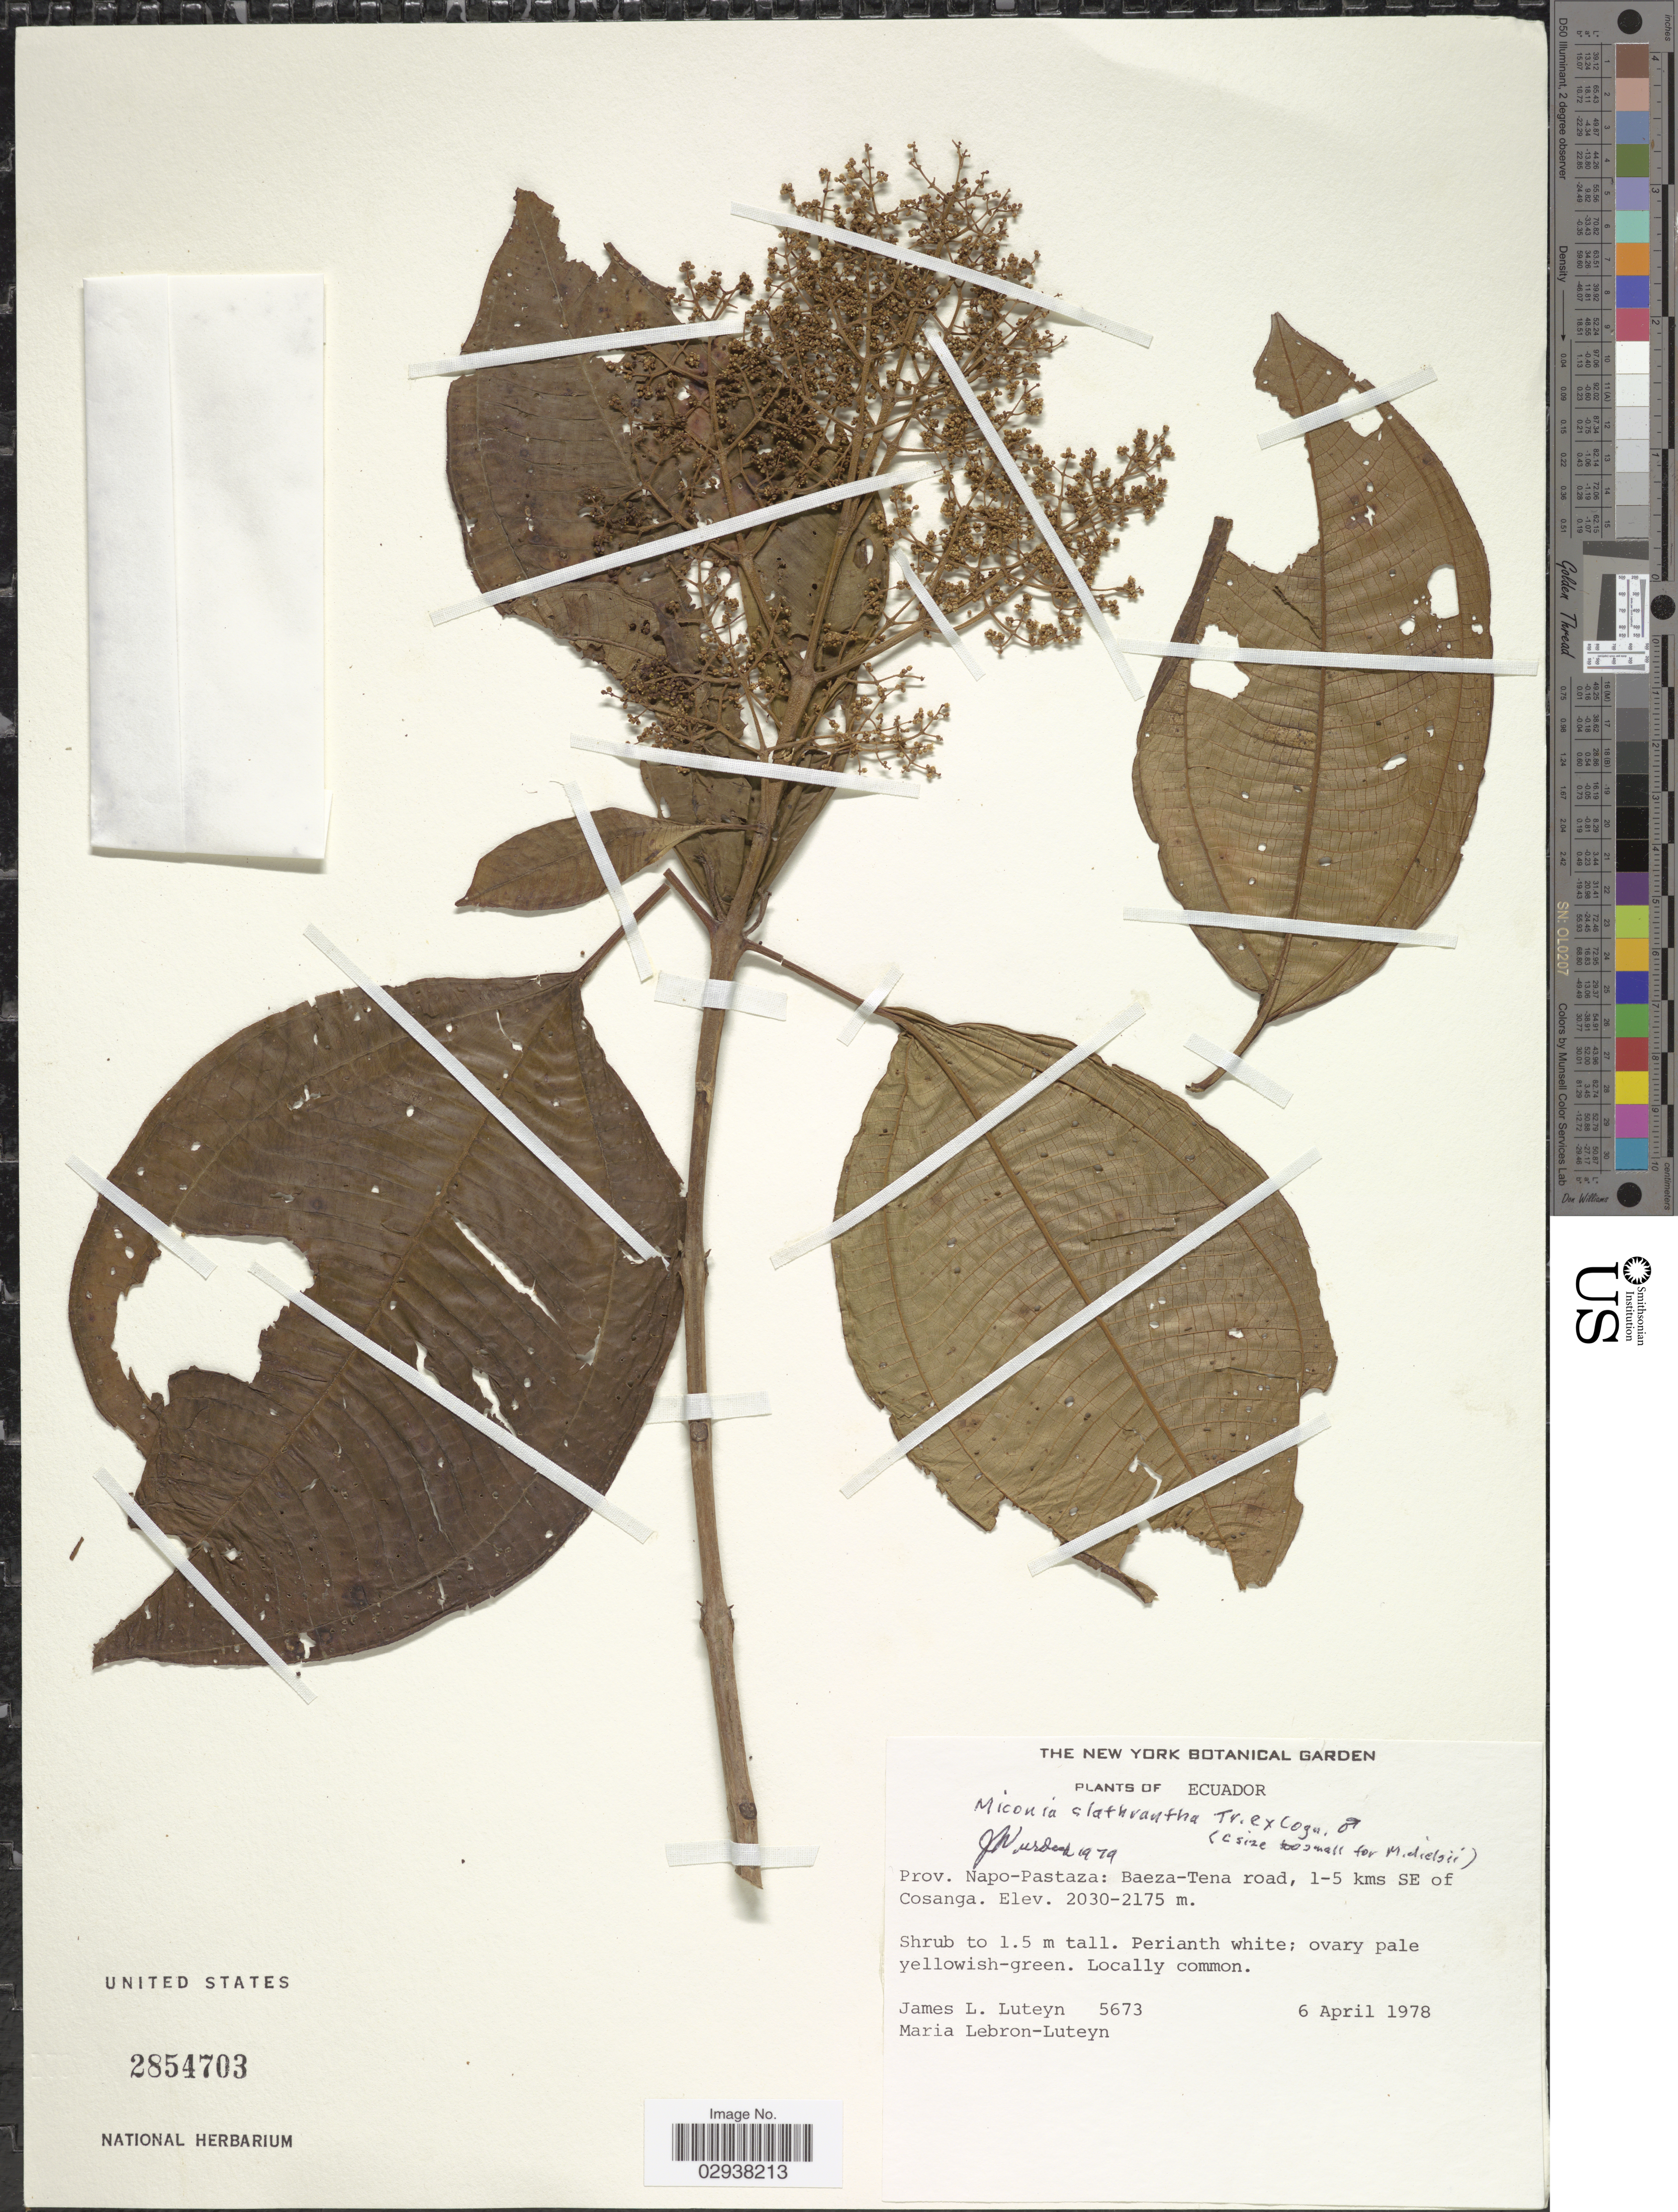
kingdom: Plantae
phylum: Tracheophyta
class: Magnoliopsida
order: Myrtales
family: Melastomataceae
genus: Miconia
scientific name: Miconia clathrantha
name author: Triana ex Cogn. in A. DC.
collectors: J. Luteyn & M. L. Lebrón-Luteyn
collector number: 5673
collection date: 1978-04-06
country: Ecuador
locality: Prov. Napo-Pastaza: Baeza-Tena road, 1-5 kms SE of Cosanga.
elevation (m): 2030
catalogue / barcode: US 2854703